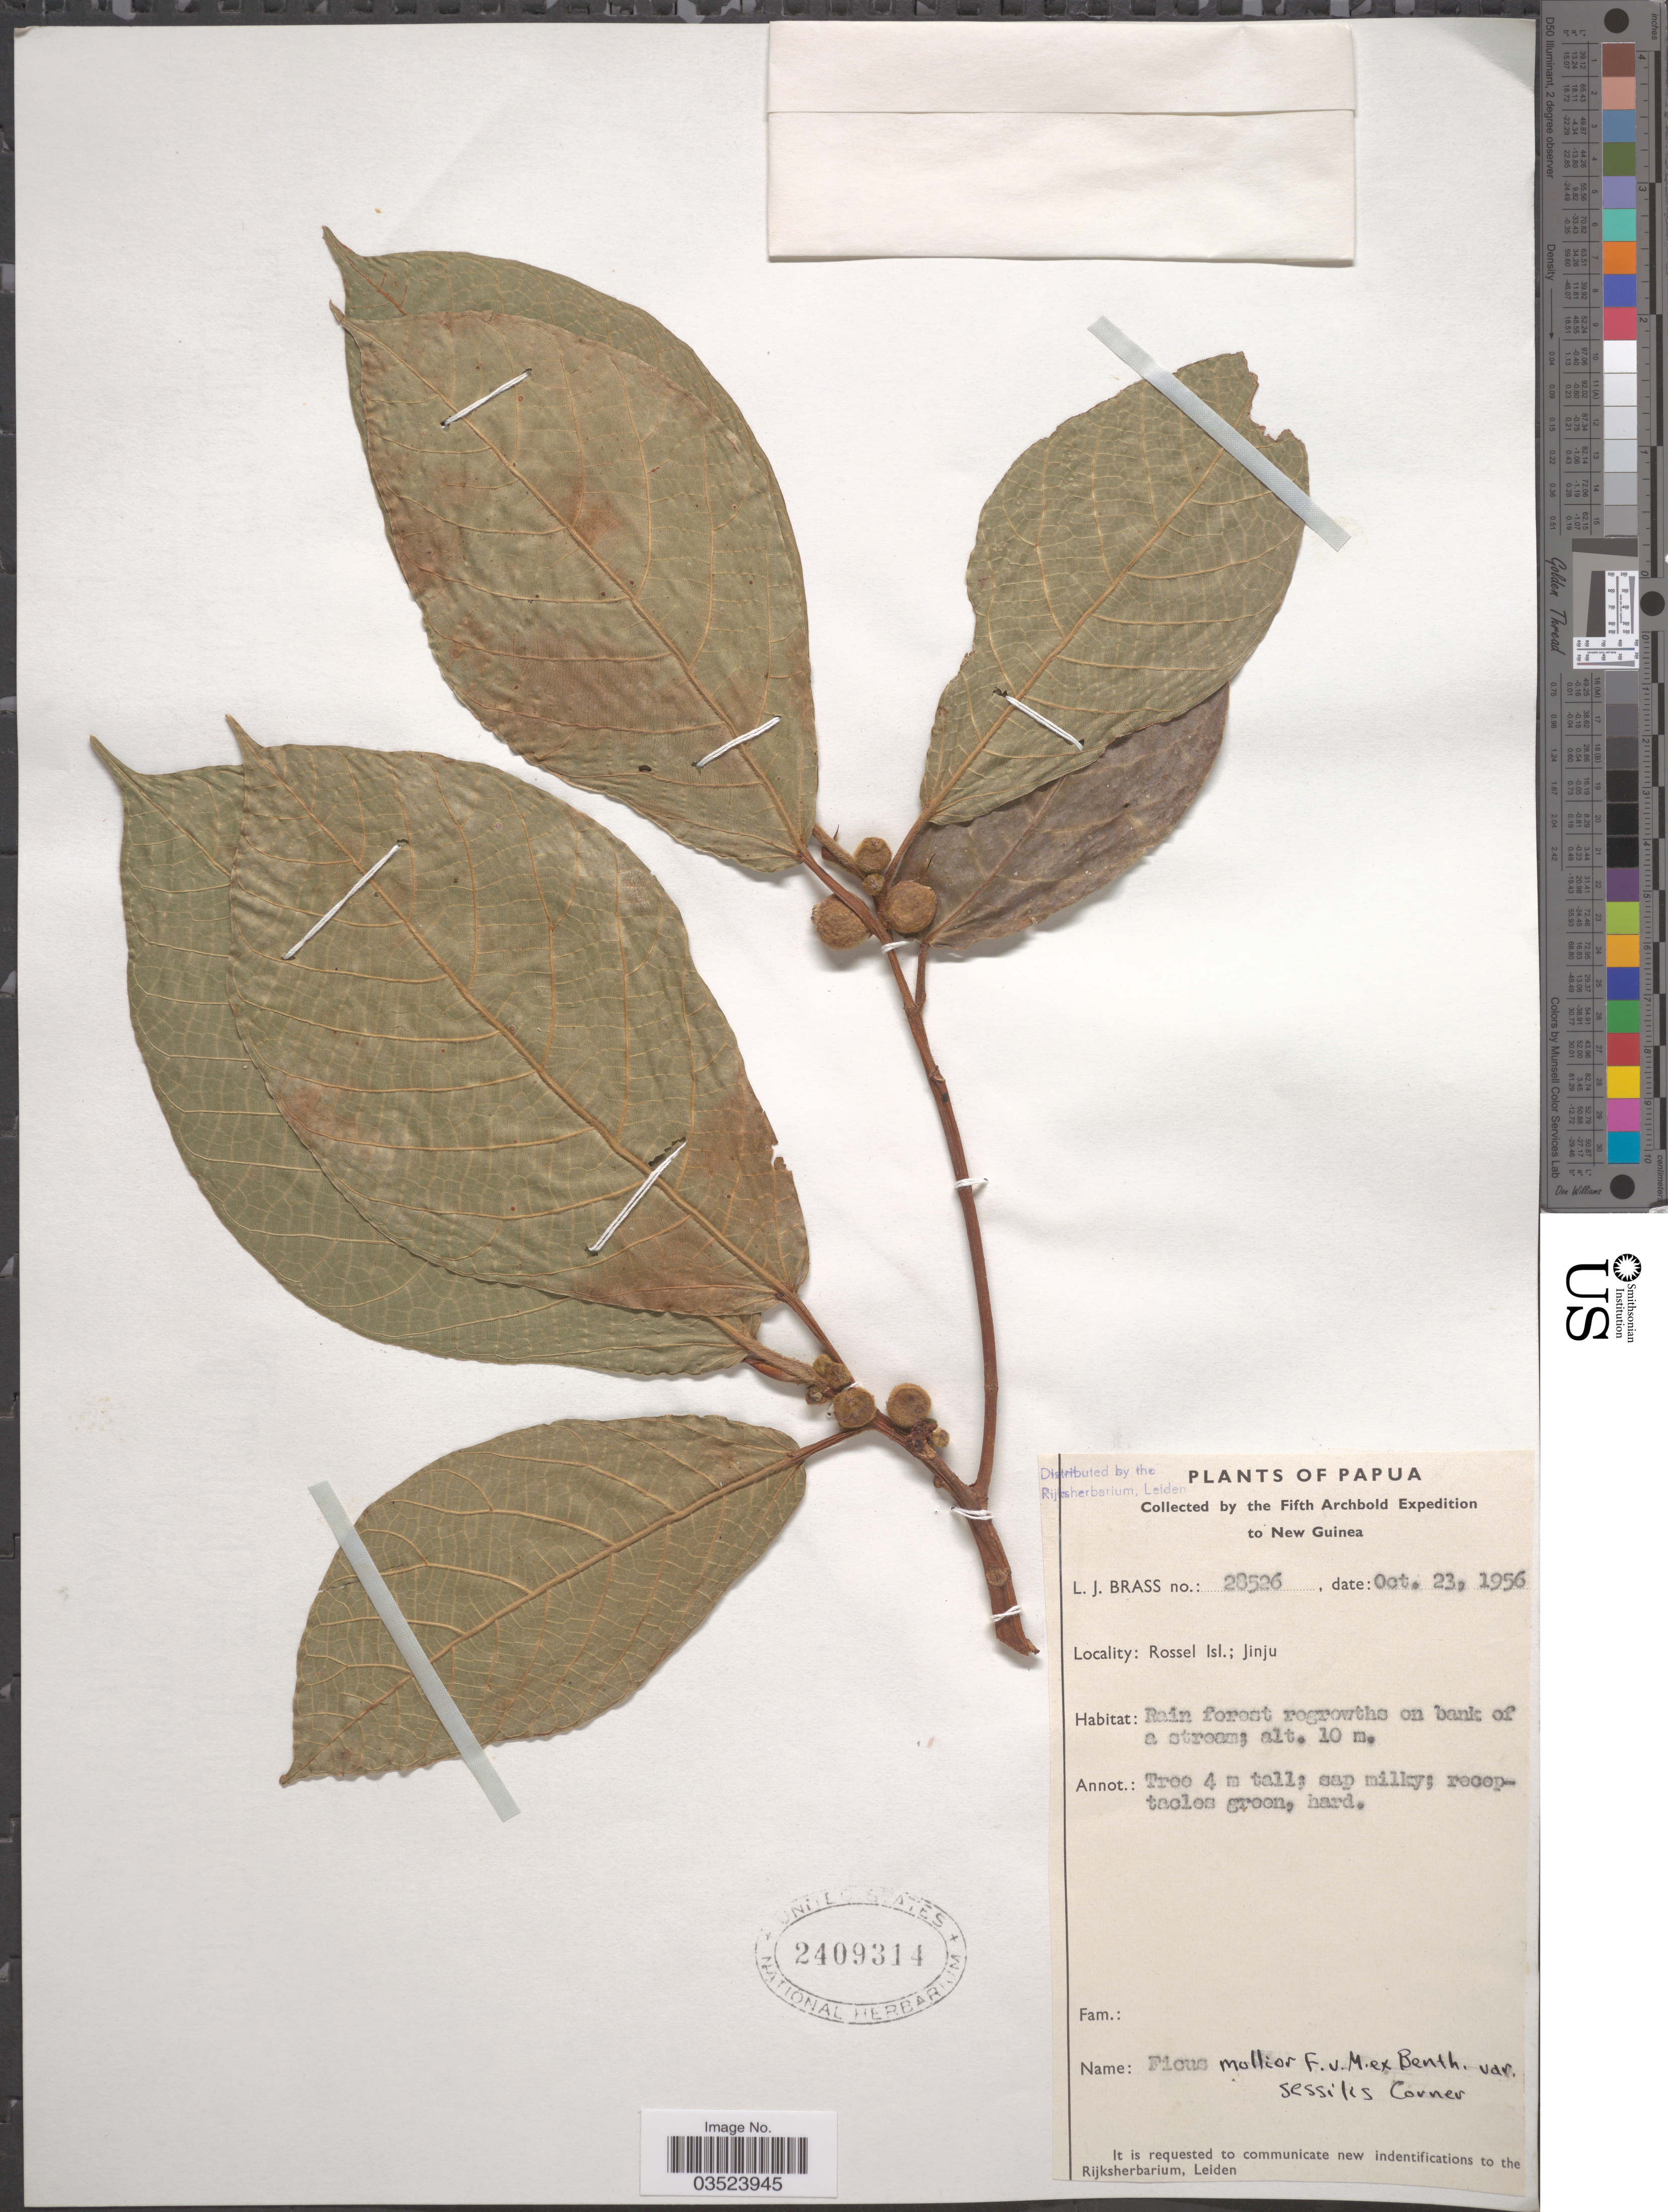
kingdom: Plantae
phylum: Tracheophyta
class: Magnoliopsida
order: Rosales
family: Moraceae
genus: Ficus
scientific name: Ficus mollior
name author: F. Muell. ex Benth.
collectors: L. J. Brass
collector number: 28526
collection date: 1956-10-23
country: Papua New Guinea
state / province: Milne Bay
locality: Papua. New Guinea. Rossel Isl.; Jinju.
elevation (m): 10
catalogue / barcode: US 2409314